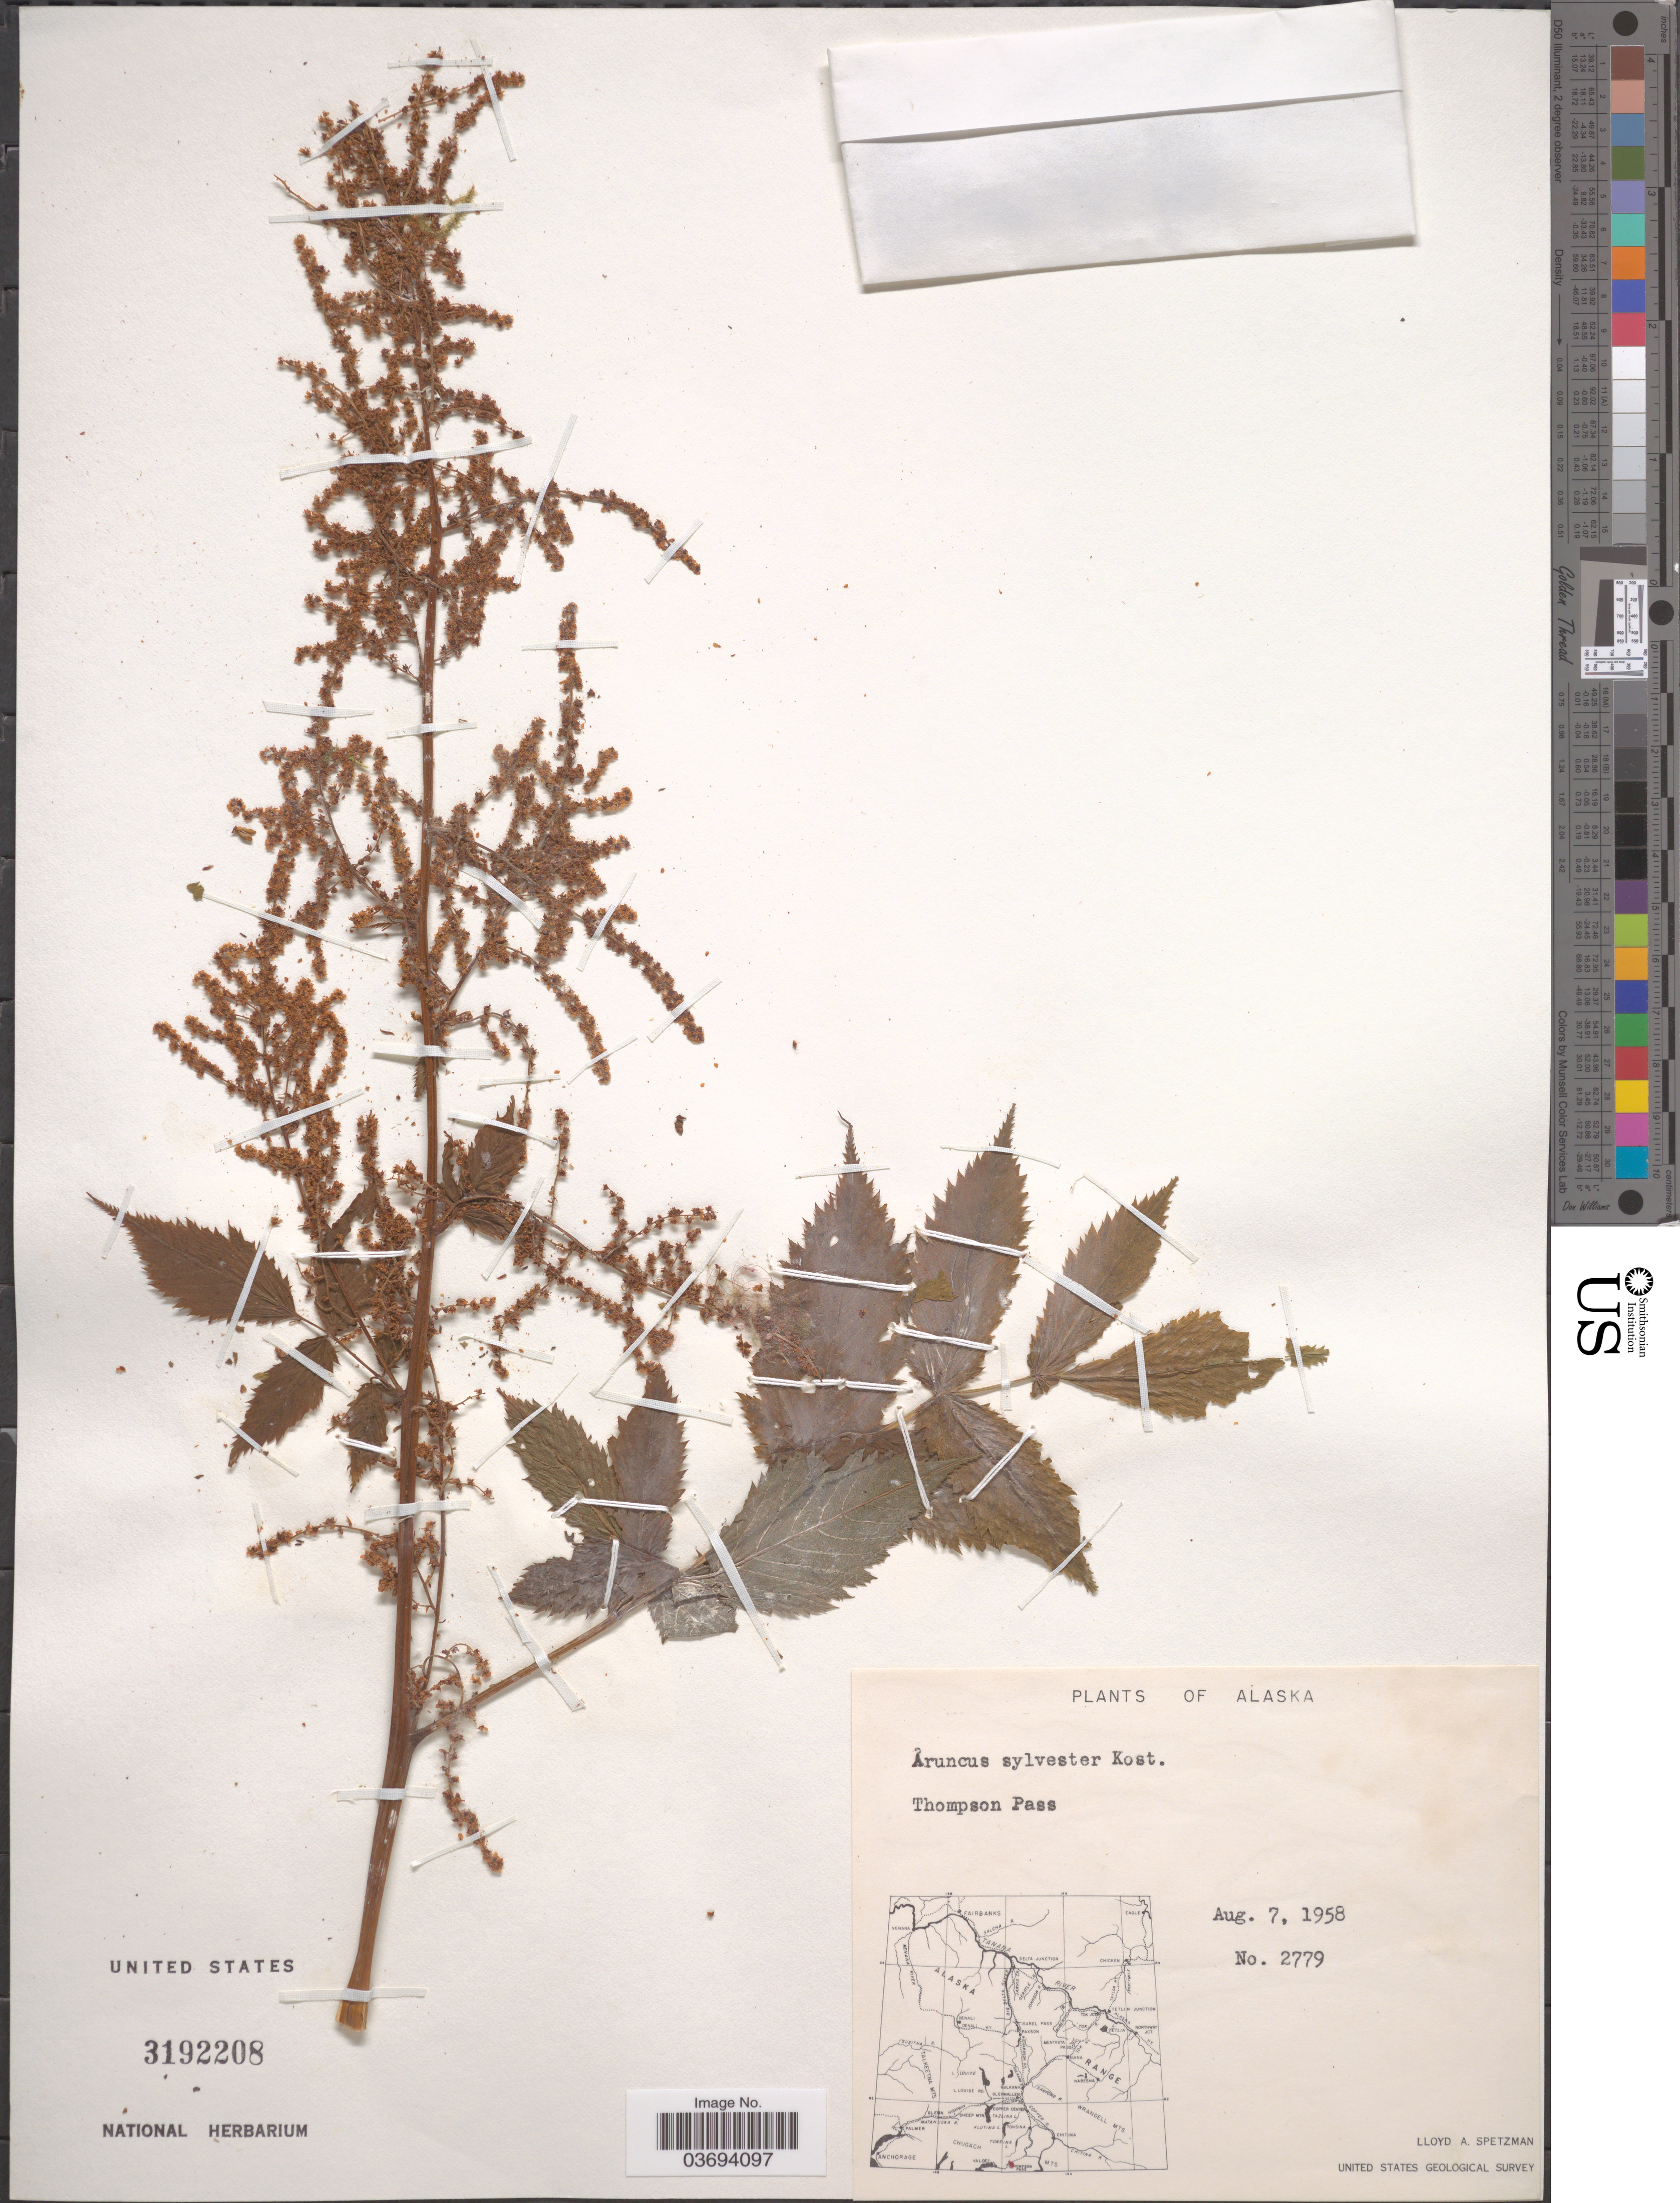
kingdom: Plantae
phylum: Tracheophyta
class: Magnoliopsida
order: Rosales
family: Rosaceae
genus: Aruncus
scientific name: Aruncus dioicus var. acuminatus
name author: (Rydb.) H. Hara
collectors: L. Spetzman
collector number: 2779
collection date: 1958-08-07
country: United States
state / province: Alaska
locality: Thompson Pass.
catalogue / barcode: US 3192208